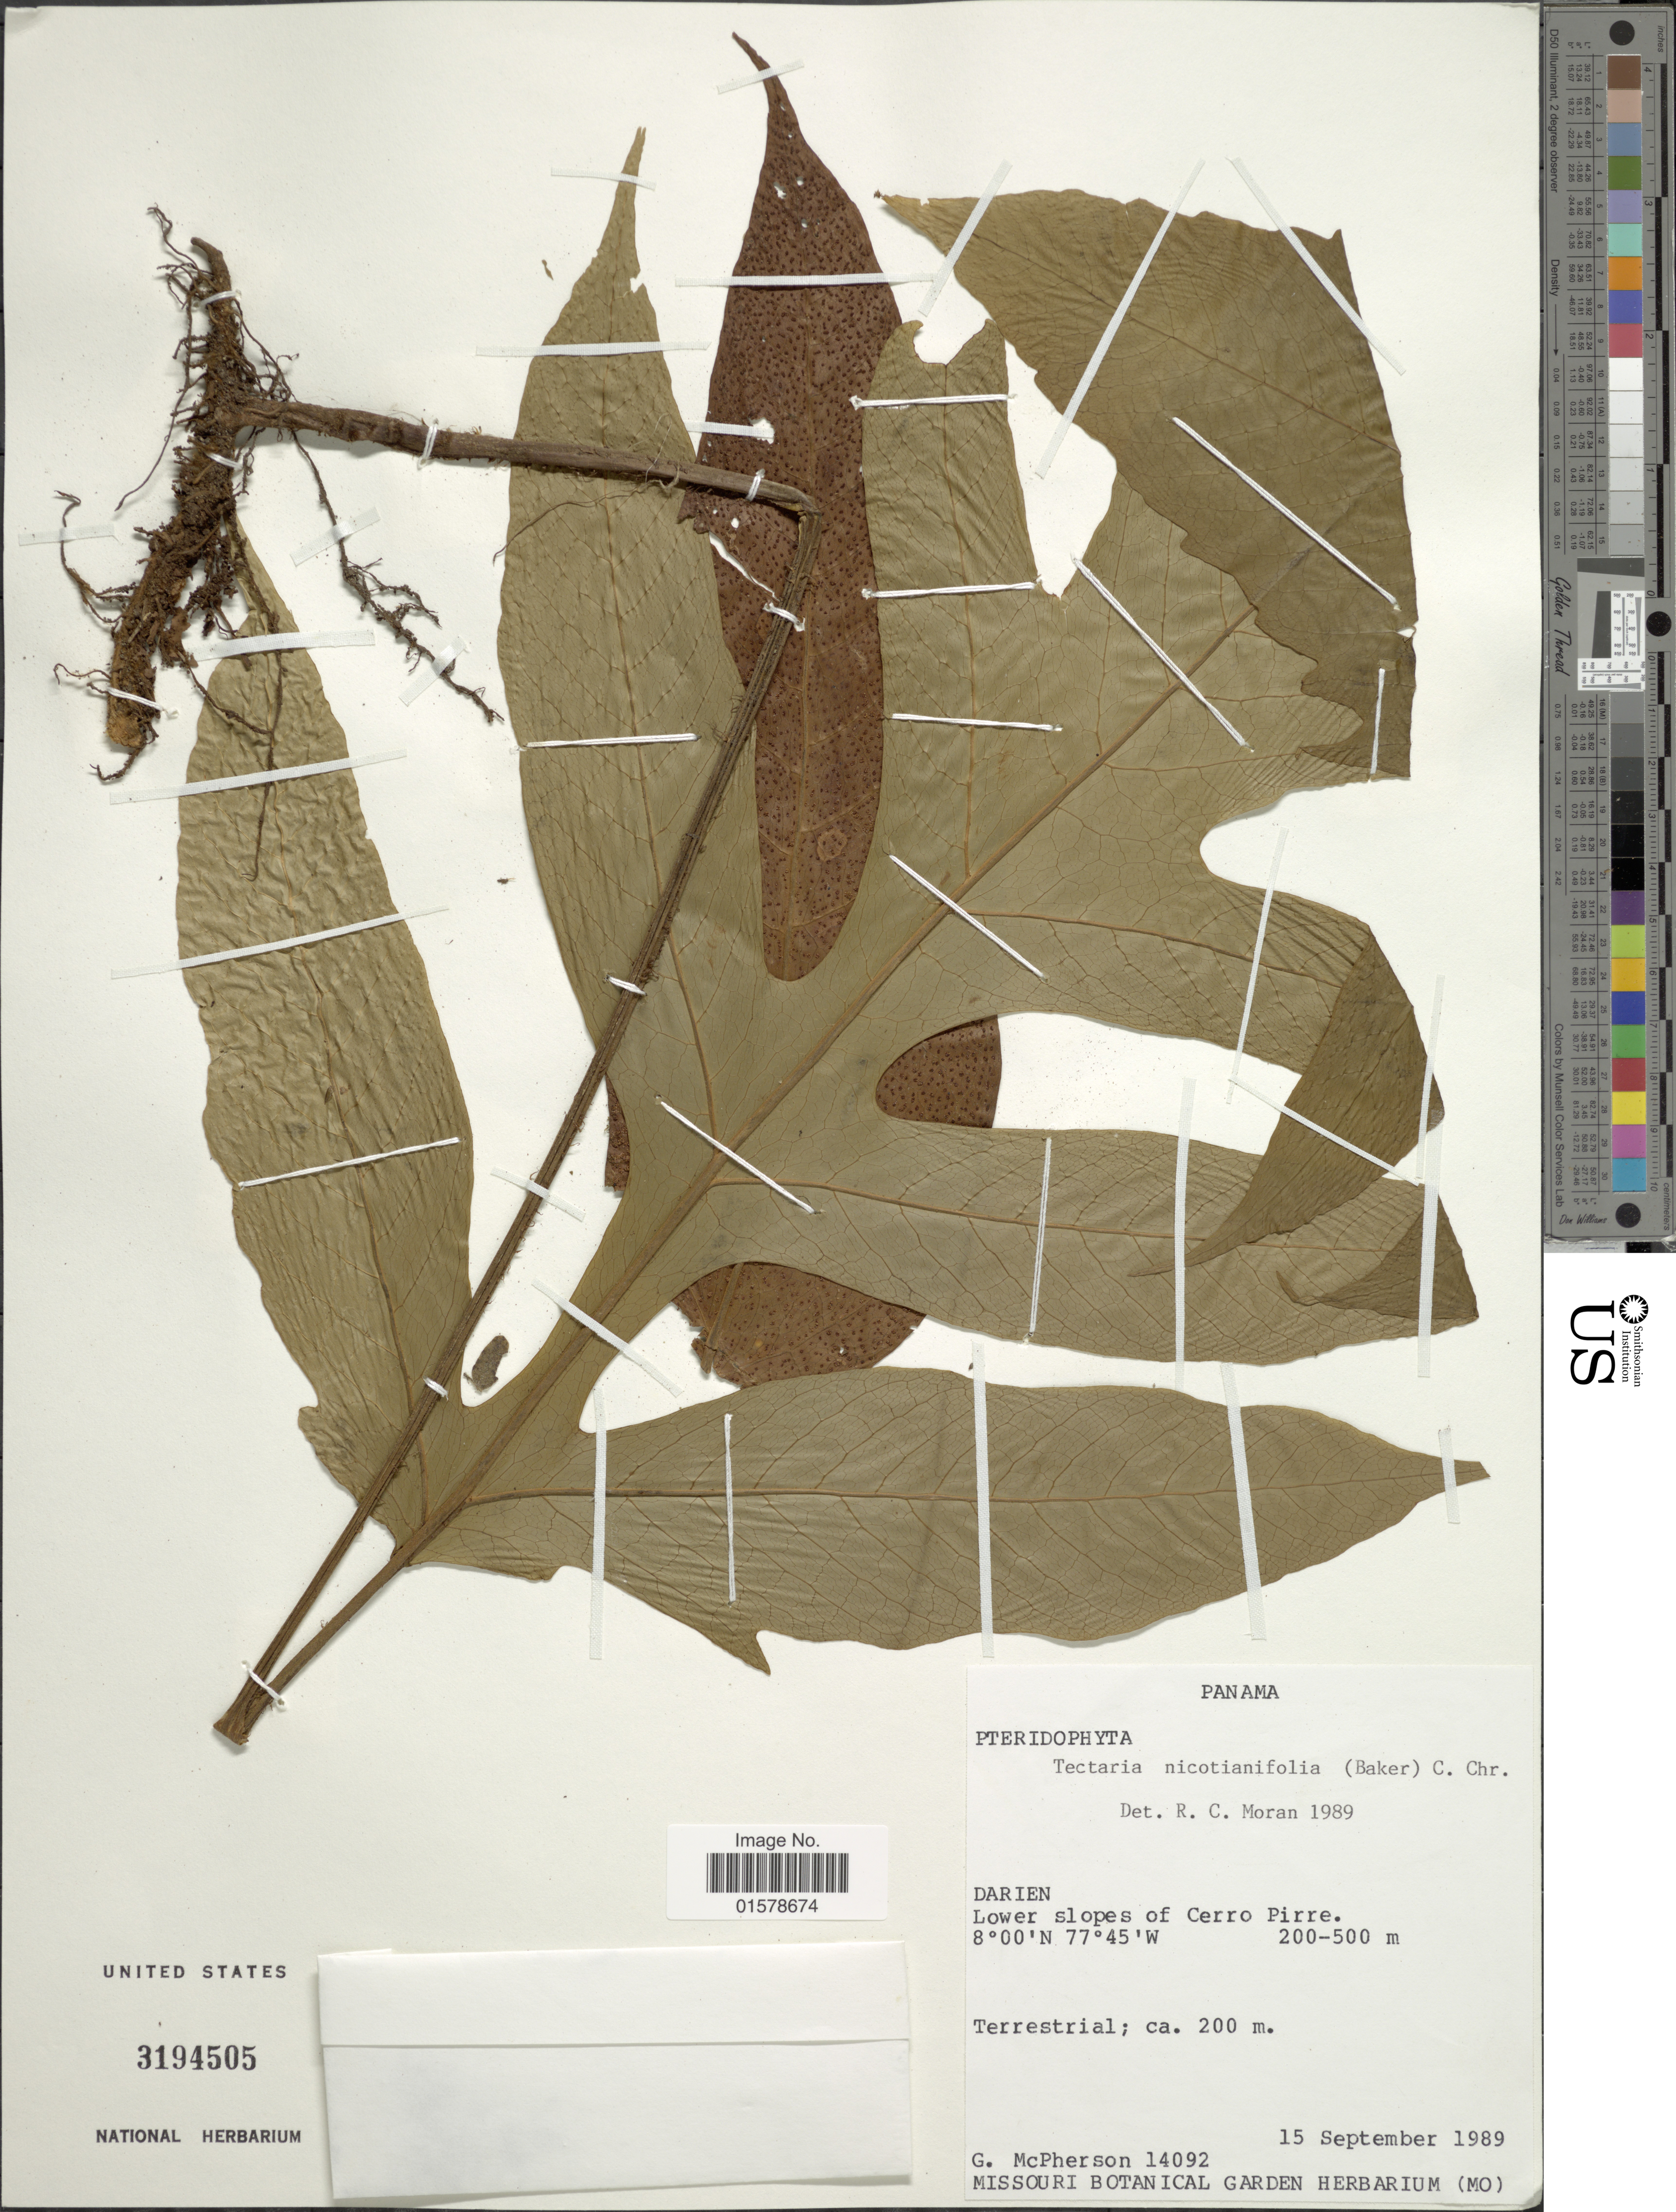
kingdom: Plantae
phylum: Tracheophyta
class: Polypodiopsida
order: Polypodiales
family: Tectariaceae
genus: Tectaria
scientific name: Tectaria nicotianifolia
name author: (Baker) C. Chr.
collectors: G. D. McPherson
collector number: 14092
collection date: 1989-09-15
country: Panama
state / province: Darién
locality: Lower slopes of Cerro Pirre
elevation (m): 200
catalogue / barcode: US 3194505